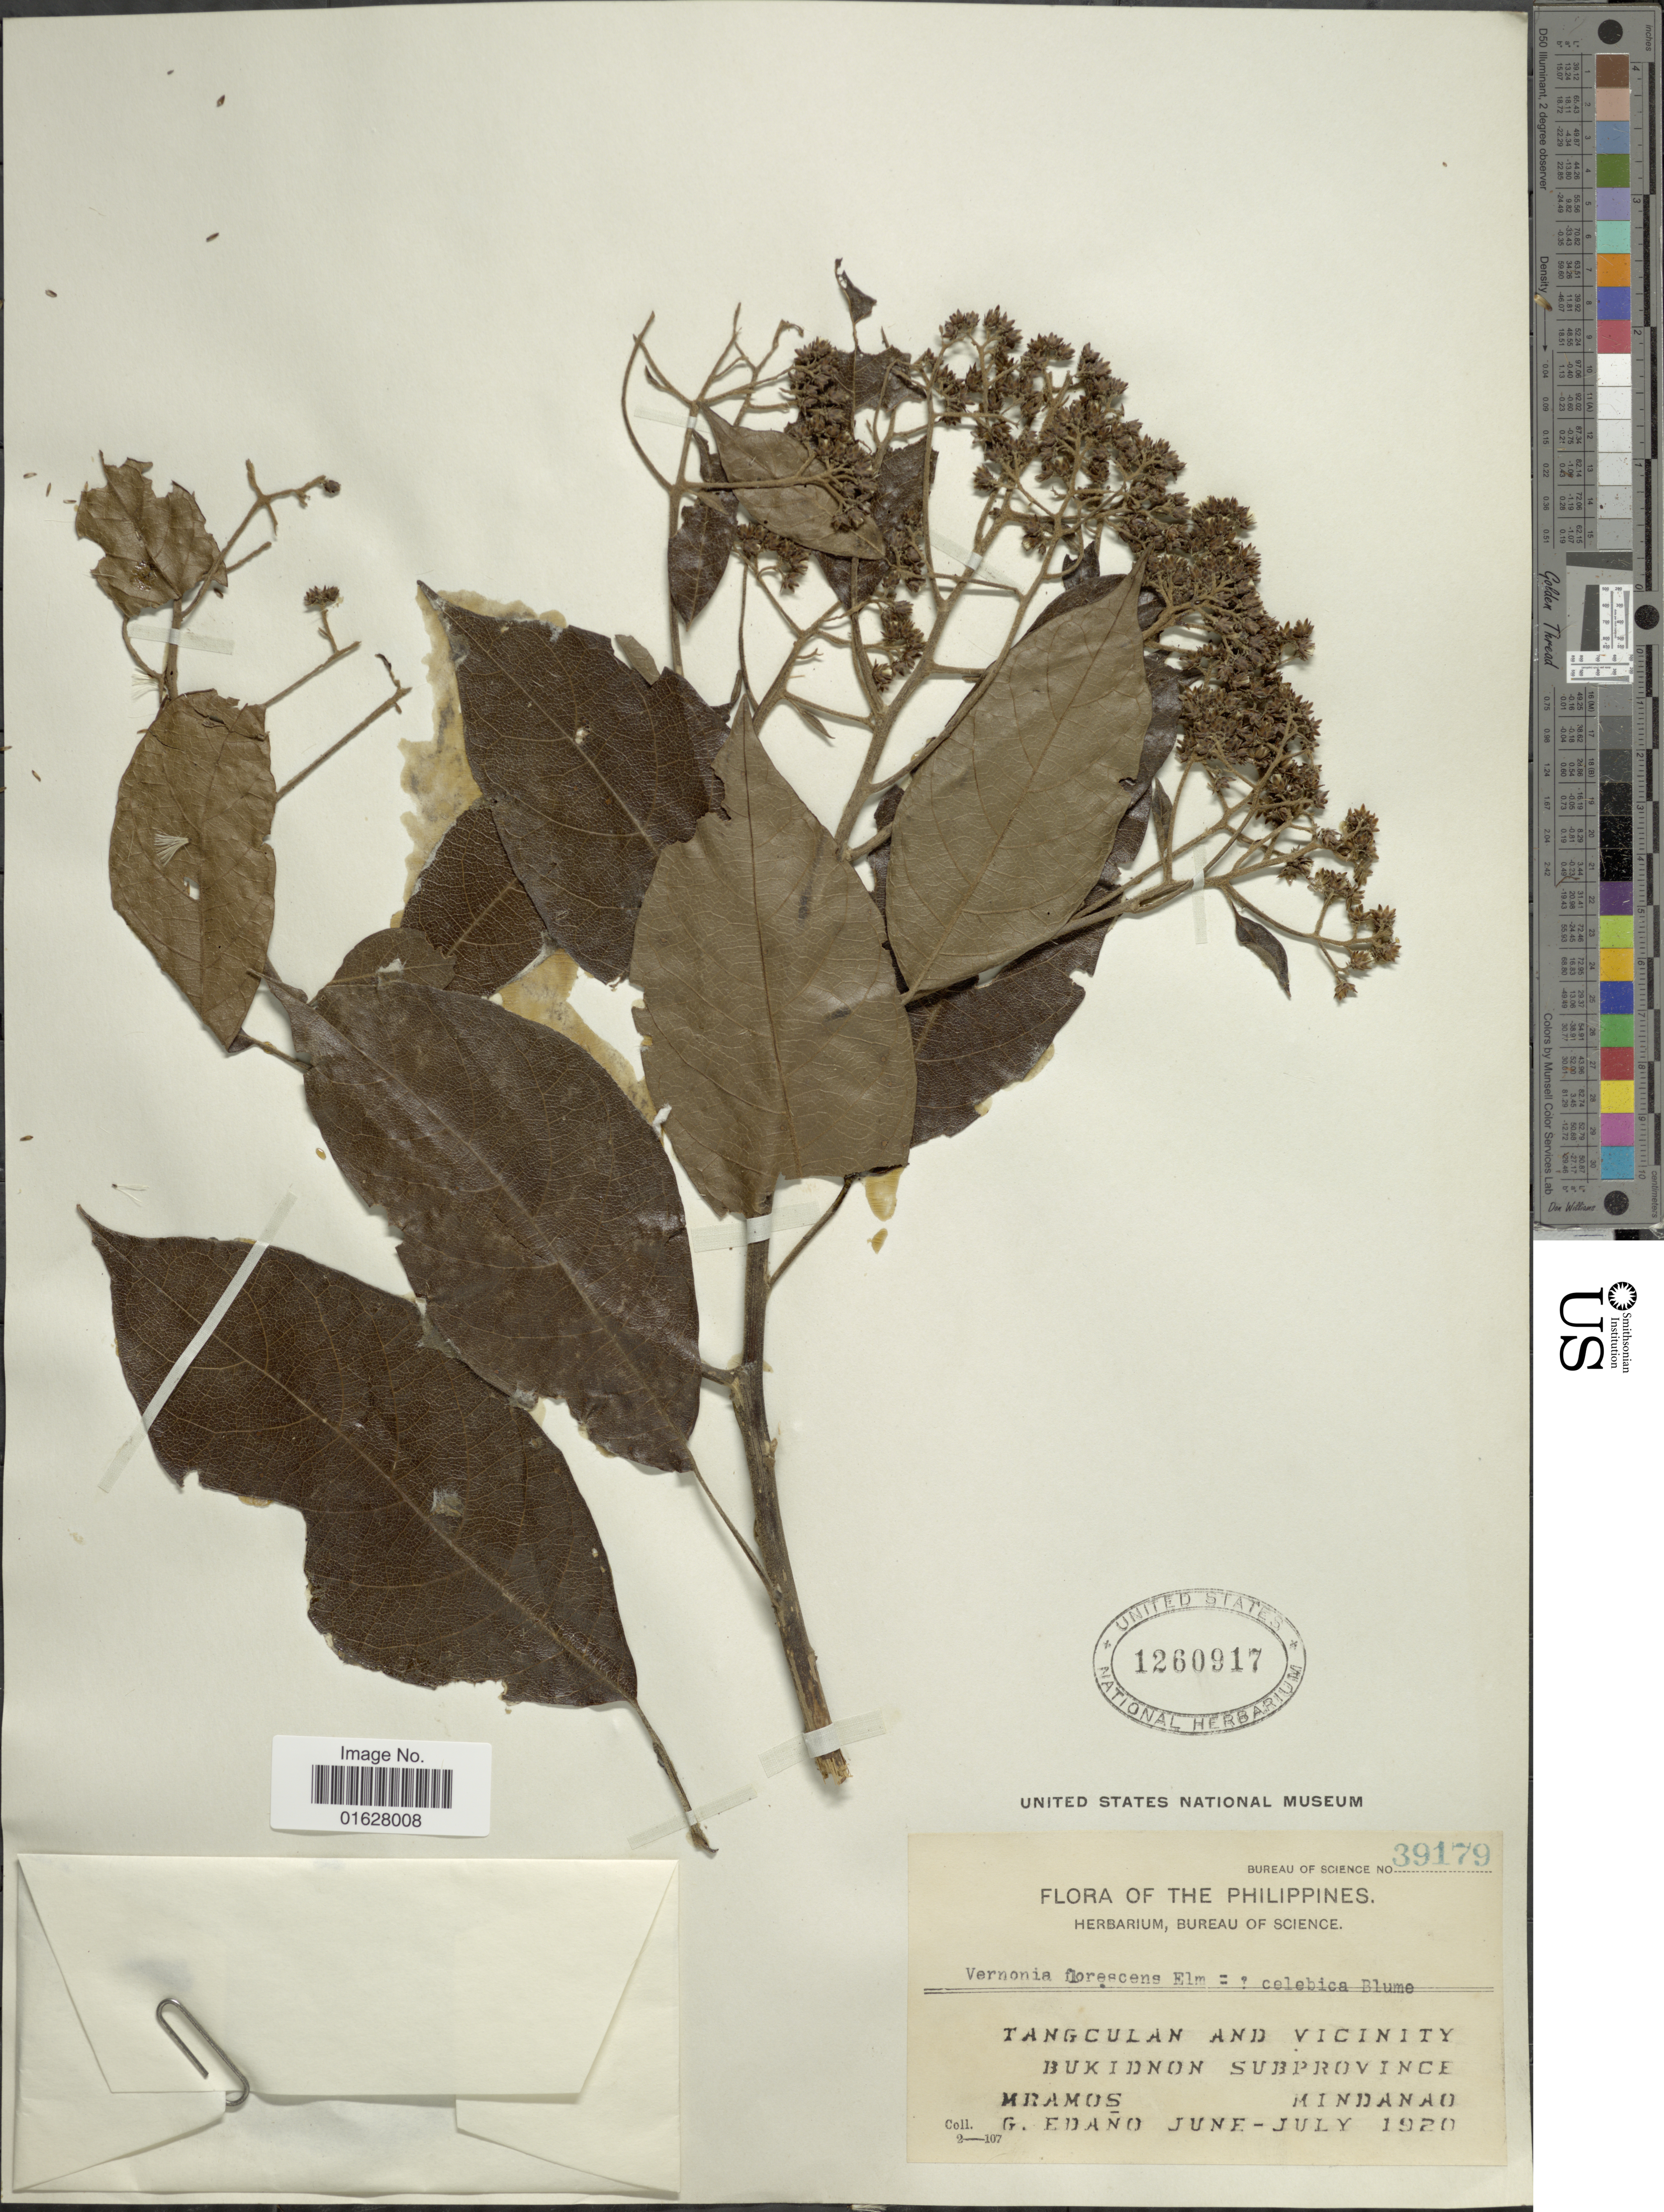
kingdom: Plantae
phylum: Tracheophyta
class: Magnoliopsida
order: Asterales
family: Asteraceae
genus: Strobocalyx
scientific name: Strobocalyx arborea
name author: (Buch.-Ham.) Sch. Bip.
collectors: M. Ramos & G. Edaño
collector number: Bureau of Science 39179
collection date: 1920-06/1920-07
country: Philippines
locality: The Philippines. Tangculan and vicinity Bukidnon Subprovince Mindanao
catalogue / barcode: US 1260917